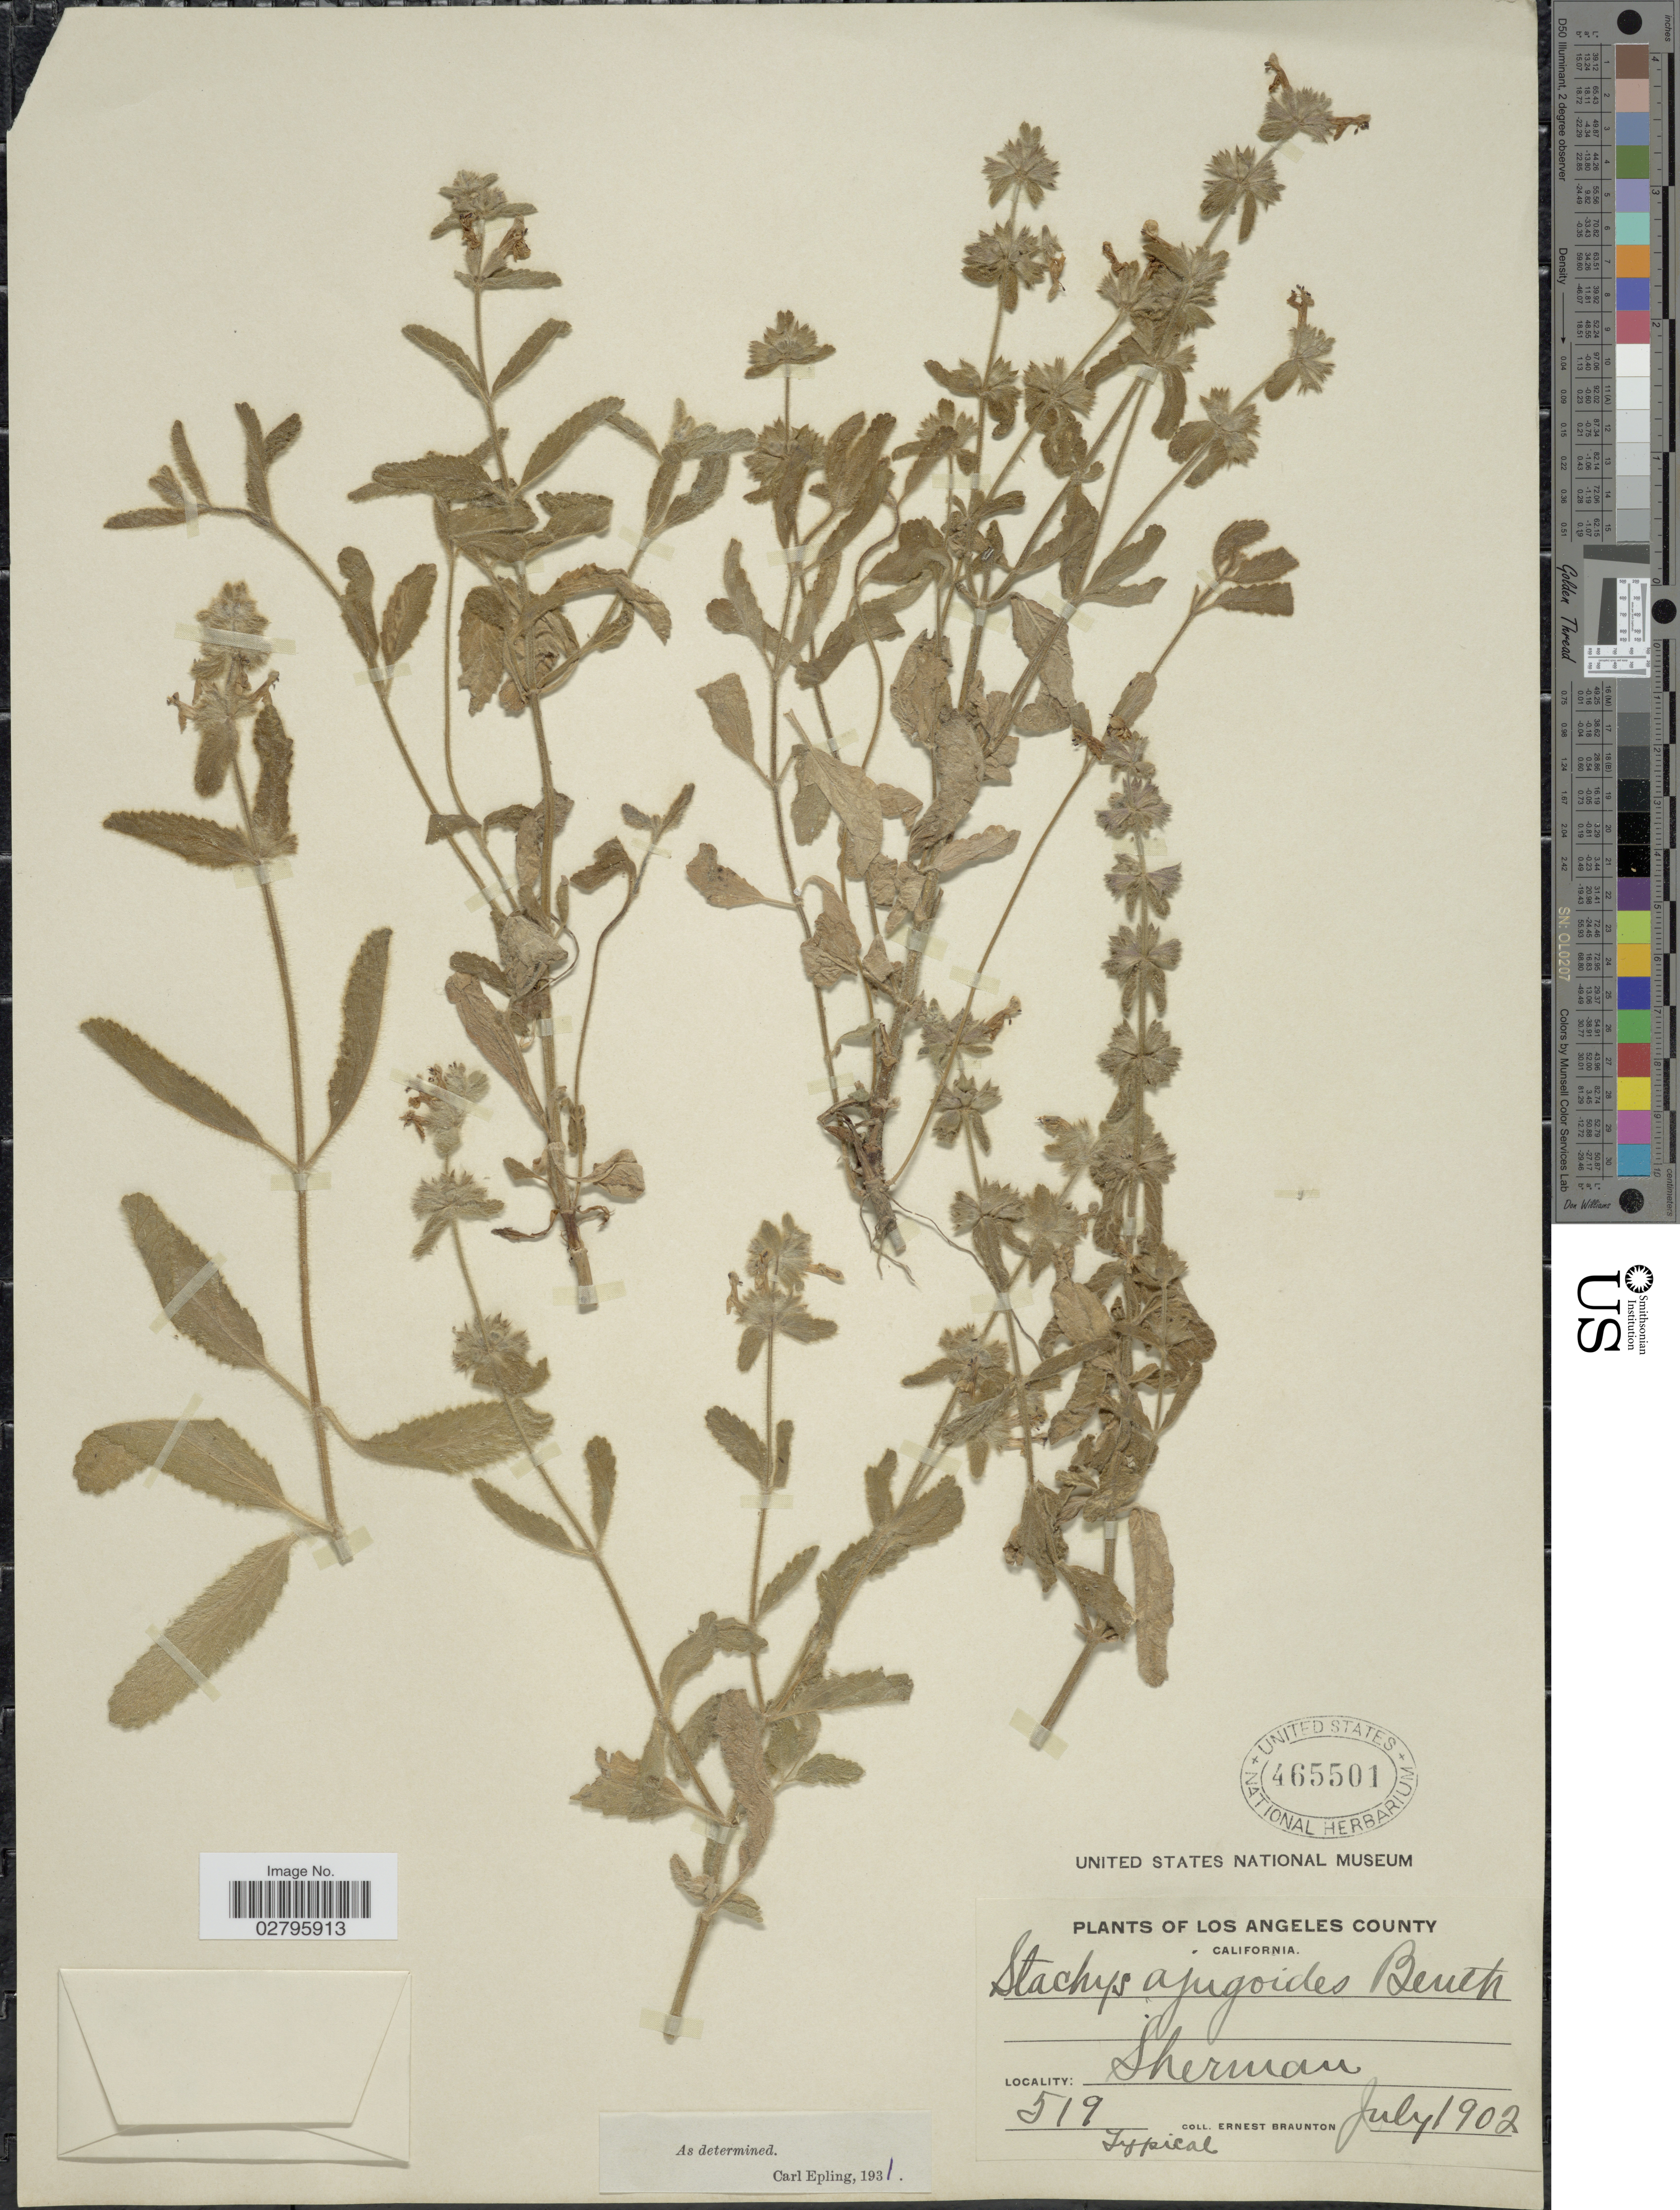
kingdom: Plantae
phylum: Tracheophyta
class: Magnoliopsida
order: Lamiales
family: Lamiaceae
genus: Stachys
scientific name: Stachys ajugoides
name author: Benth.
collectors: E. Braunton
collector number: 519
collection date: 1902-07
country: United States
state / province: California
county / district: Los Angeles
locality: Los Angeles County. Sherman.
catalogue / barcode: US 465501